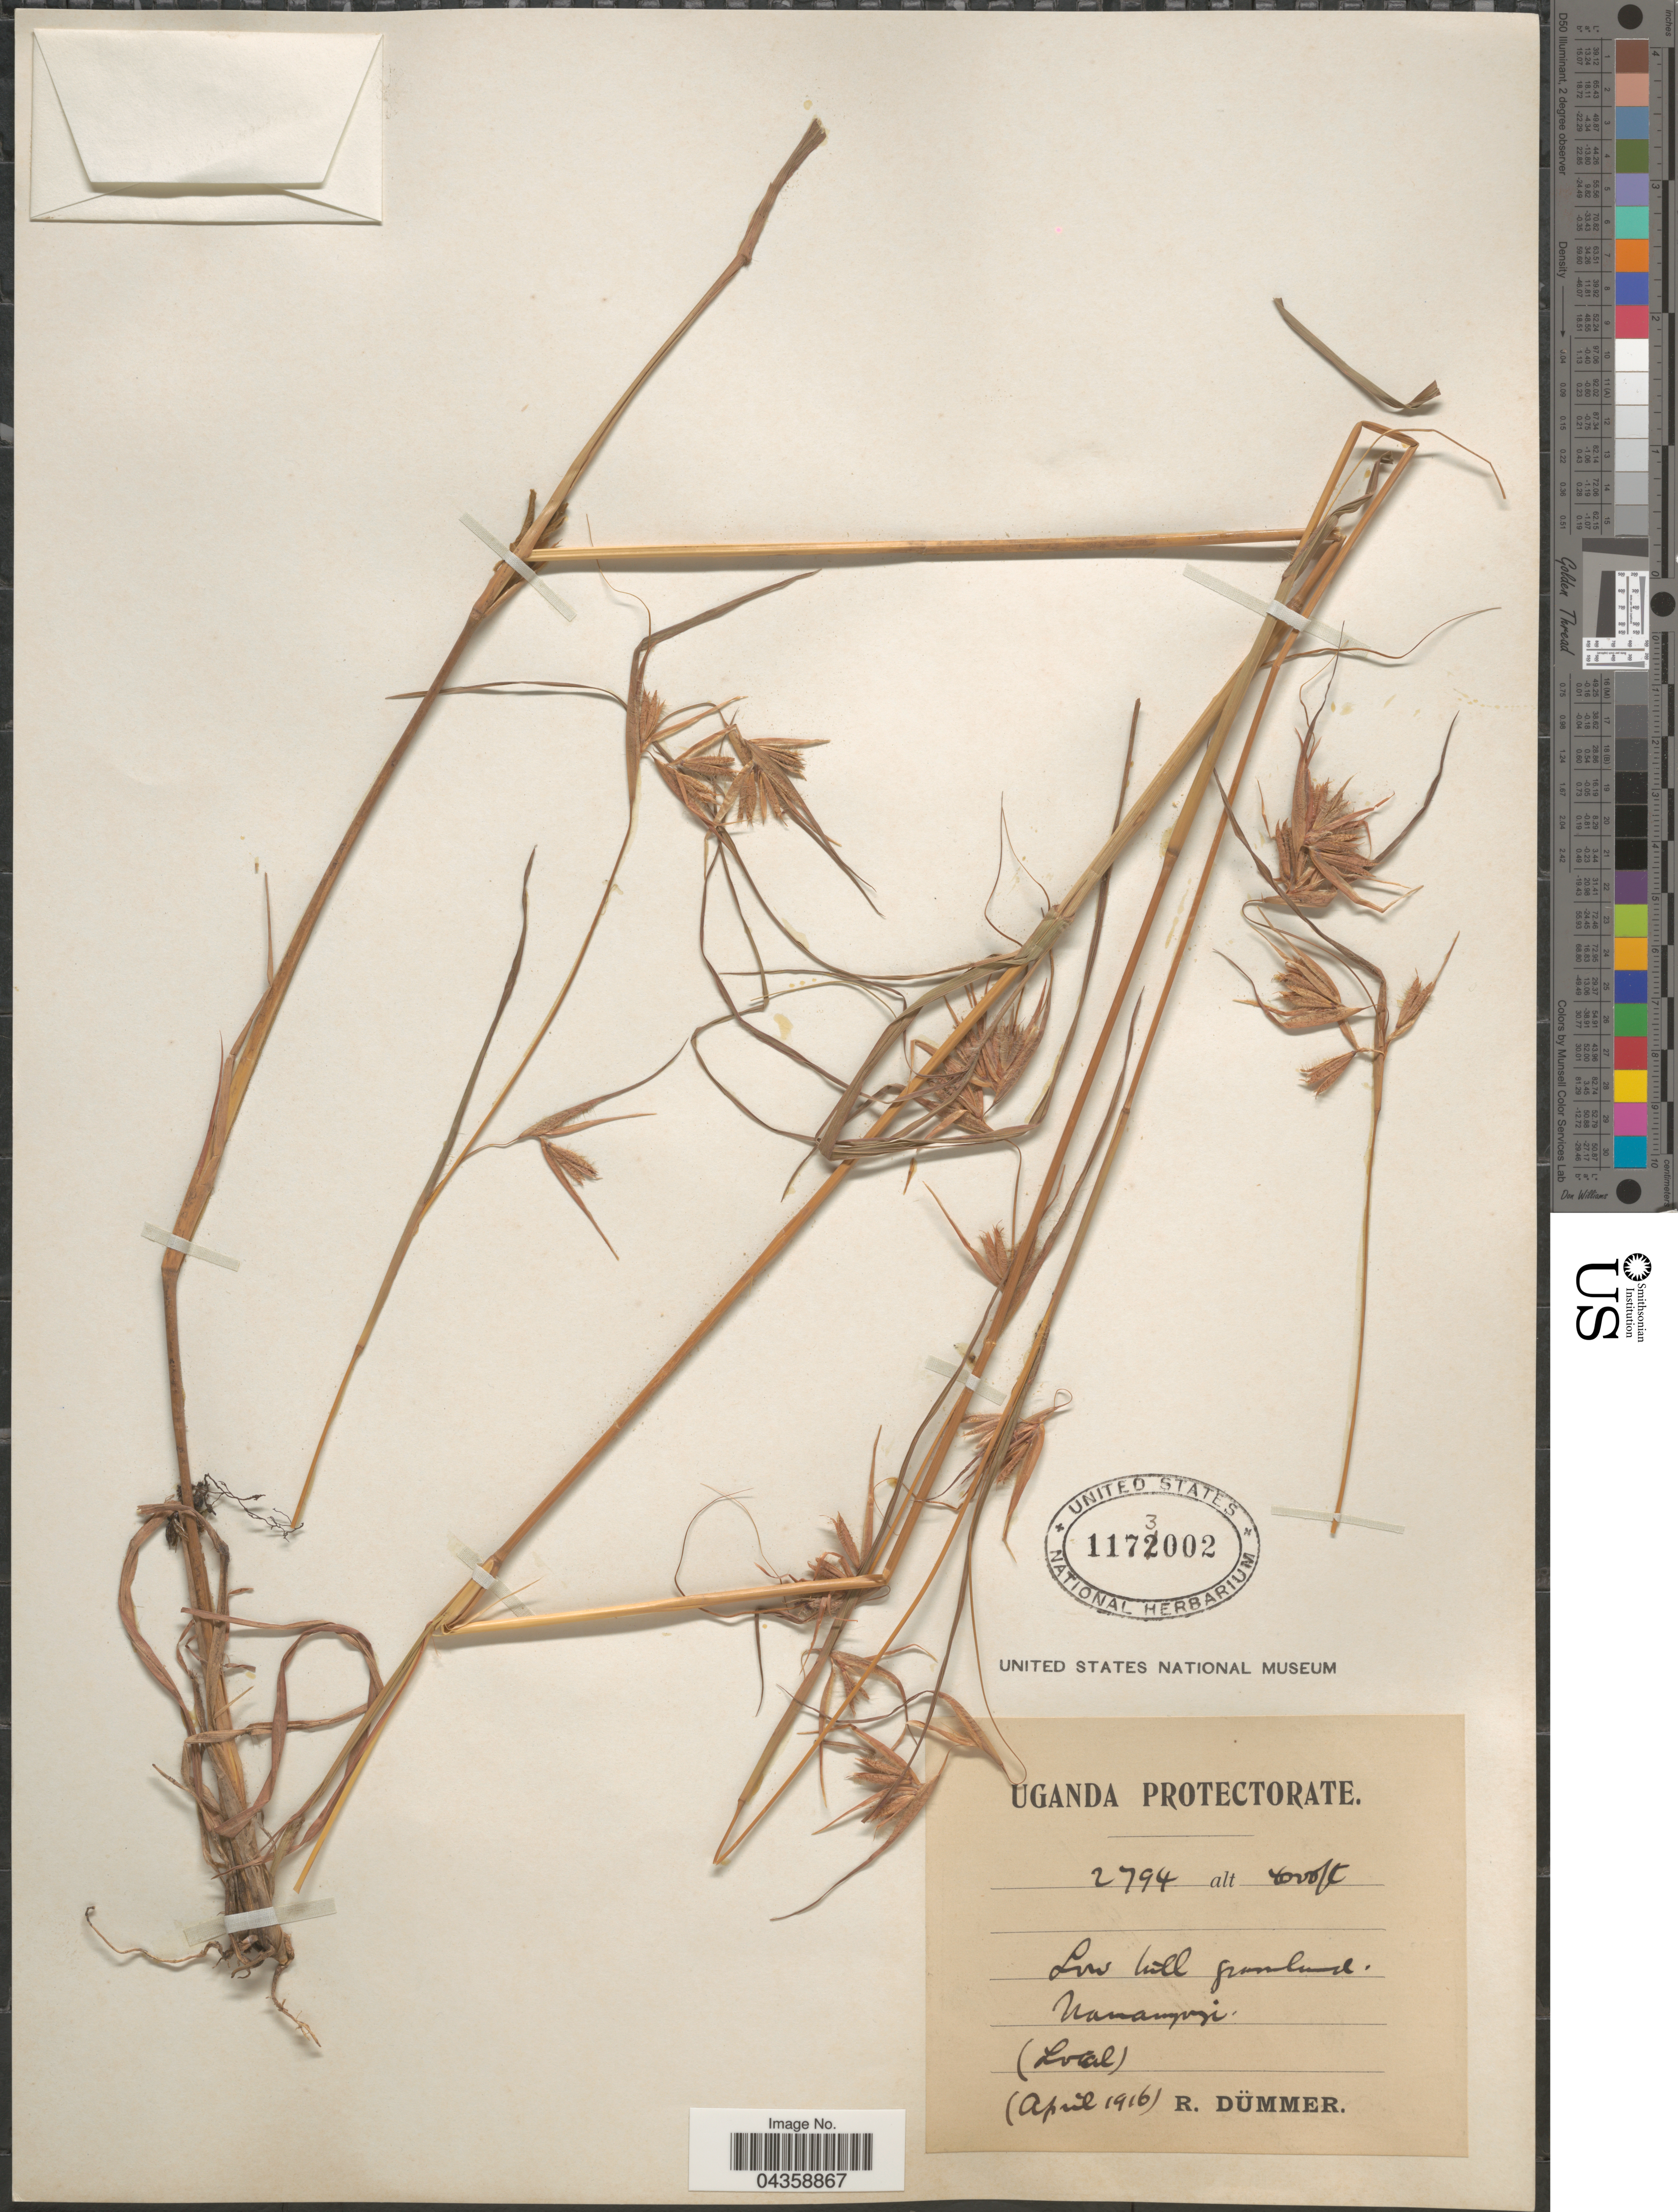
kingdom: Plantae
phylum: Tracheophyta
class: Liliopsida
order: Poales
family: Poaceae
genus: Themeda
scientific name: Themeda triandra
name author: Forssk.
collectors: R. A. Dümmer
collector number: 2794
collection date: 1916-04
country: Uganda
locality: Uganda Protectorate. Low hill grassland. Namanyonyi.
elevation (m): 1219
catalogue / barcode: US 1173002